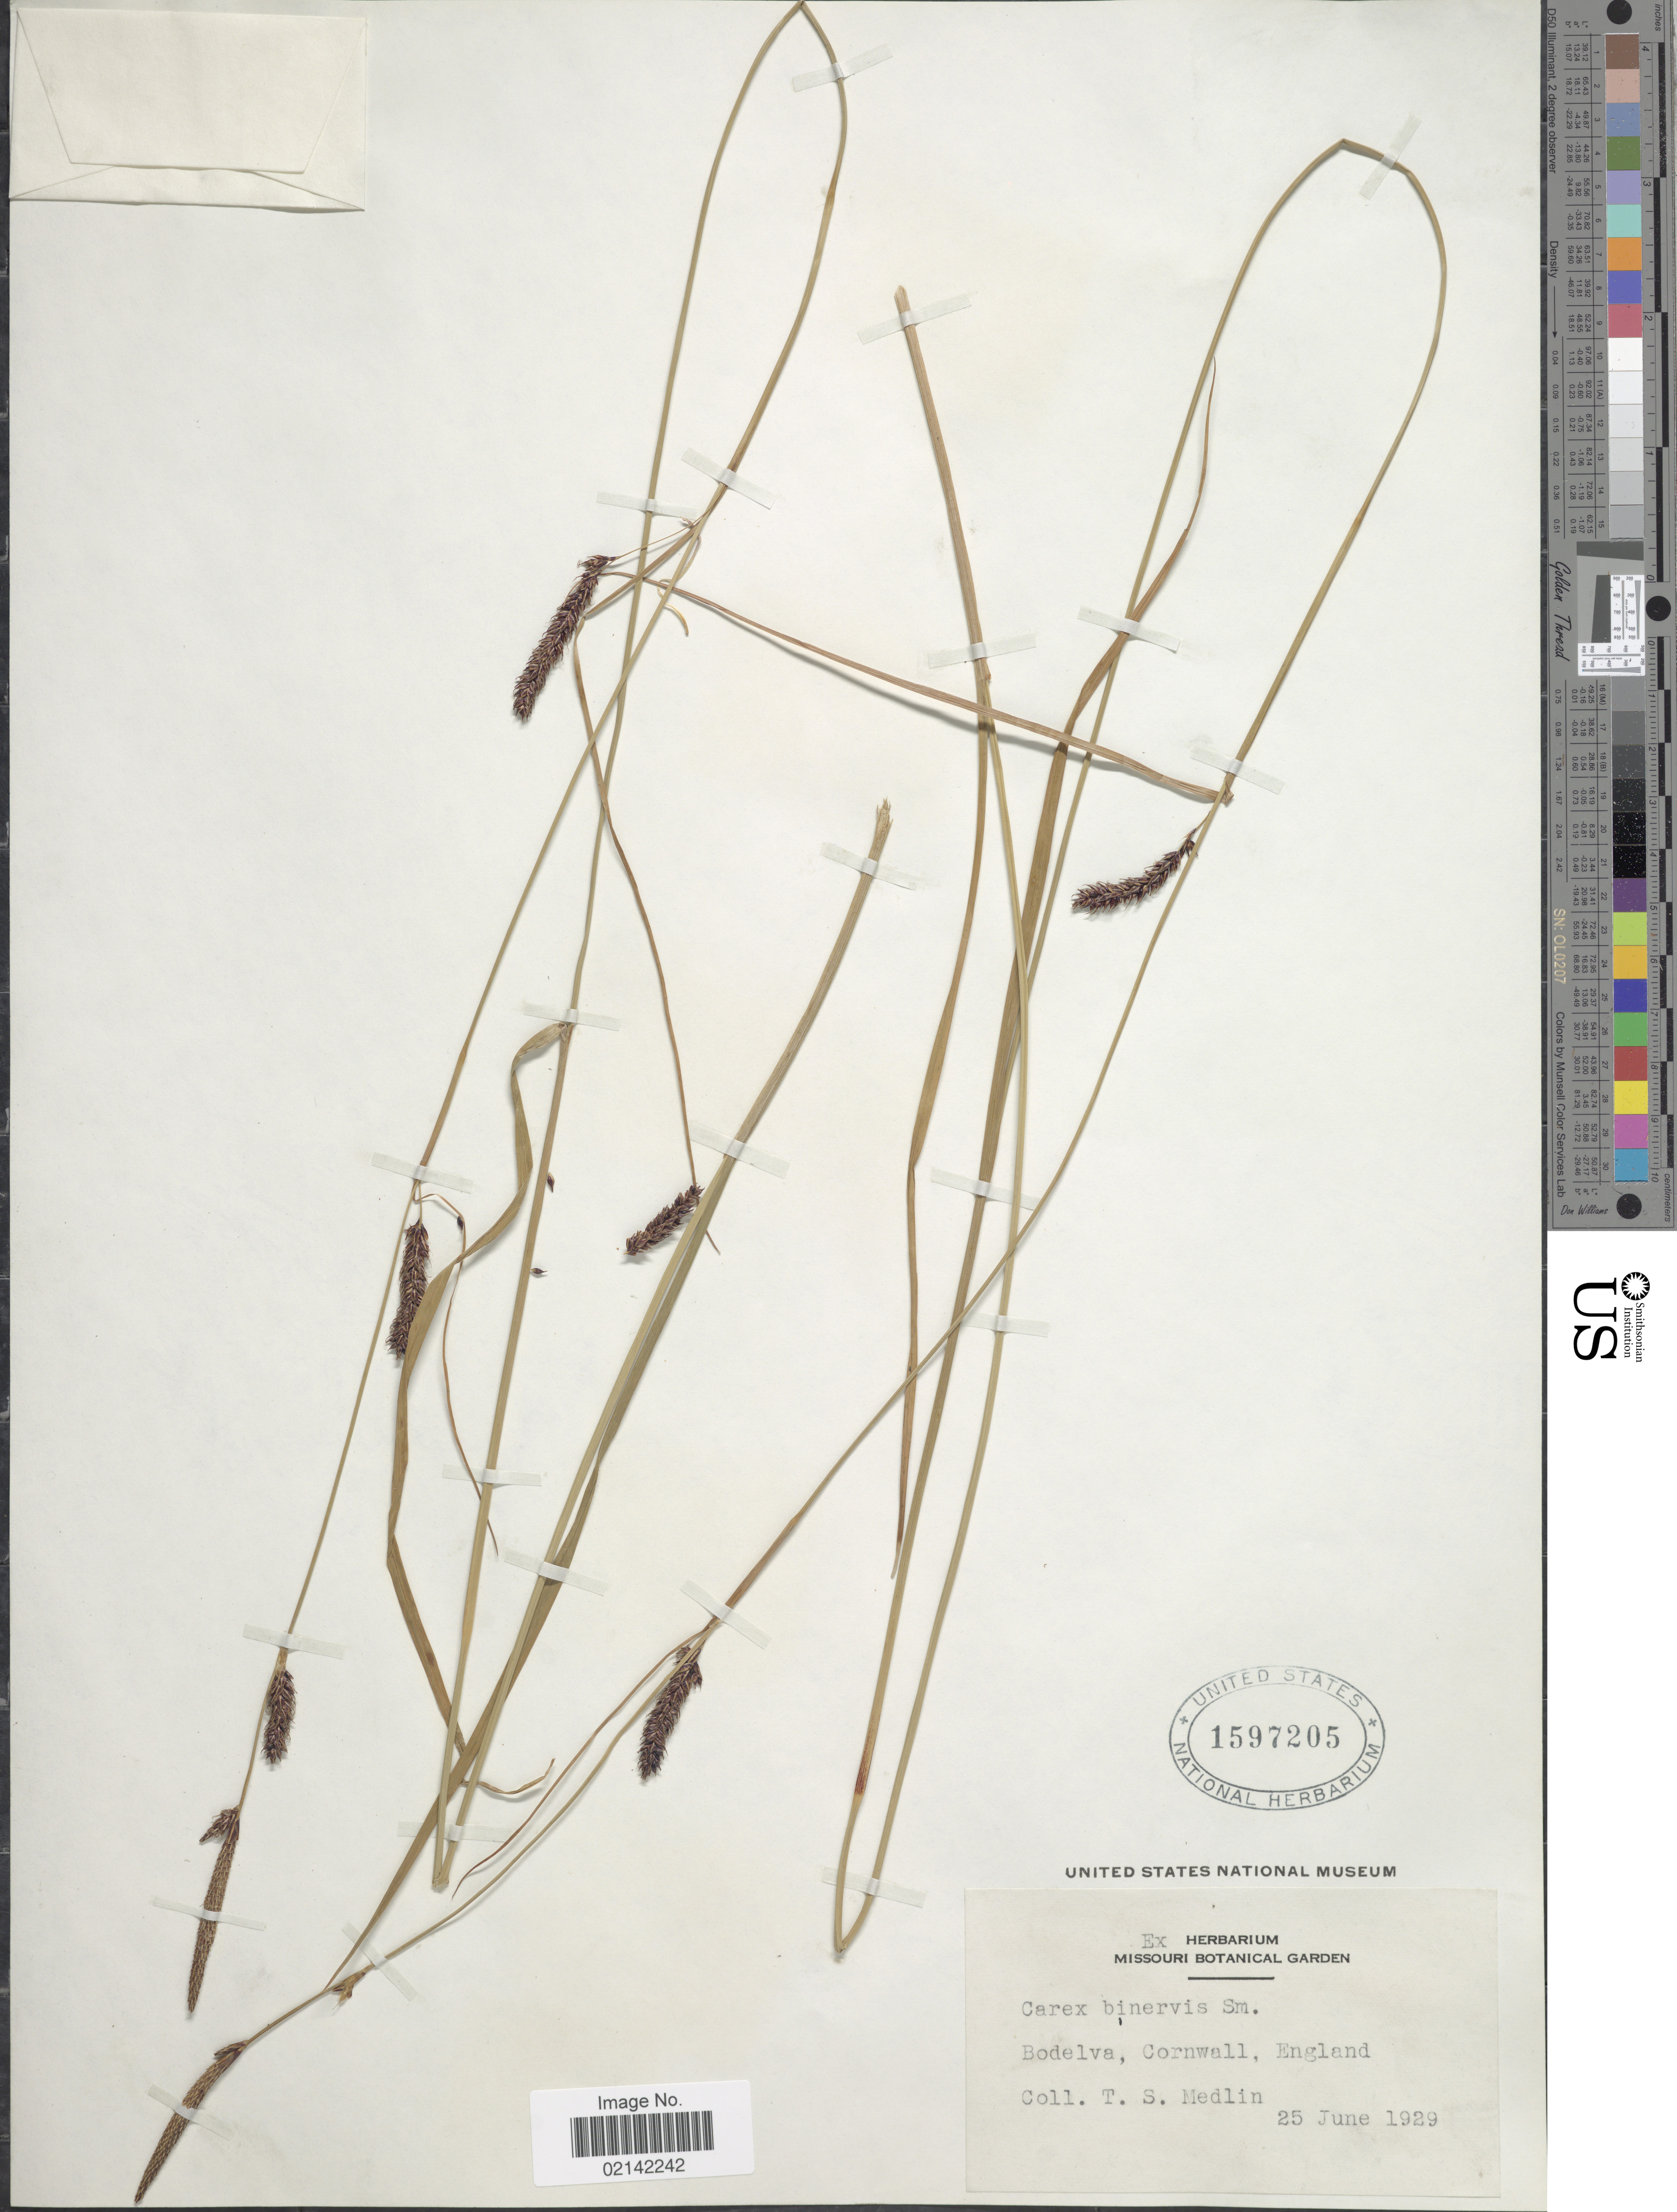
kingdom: Plantae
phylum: Tracheophyta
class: Liliopsida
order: Poales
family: Cyperaceae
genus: Carex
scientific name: Carex binervis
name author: Sm.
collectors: T. Medlin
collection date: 1929-06-25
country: United Kingdom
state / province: England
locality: Bodelva, Cornwall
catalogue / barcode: US 1597205